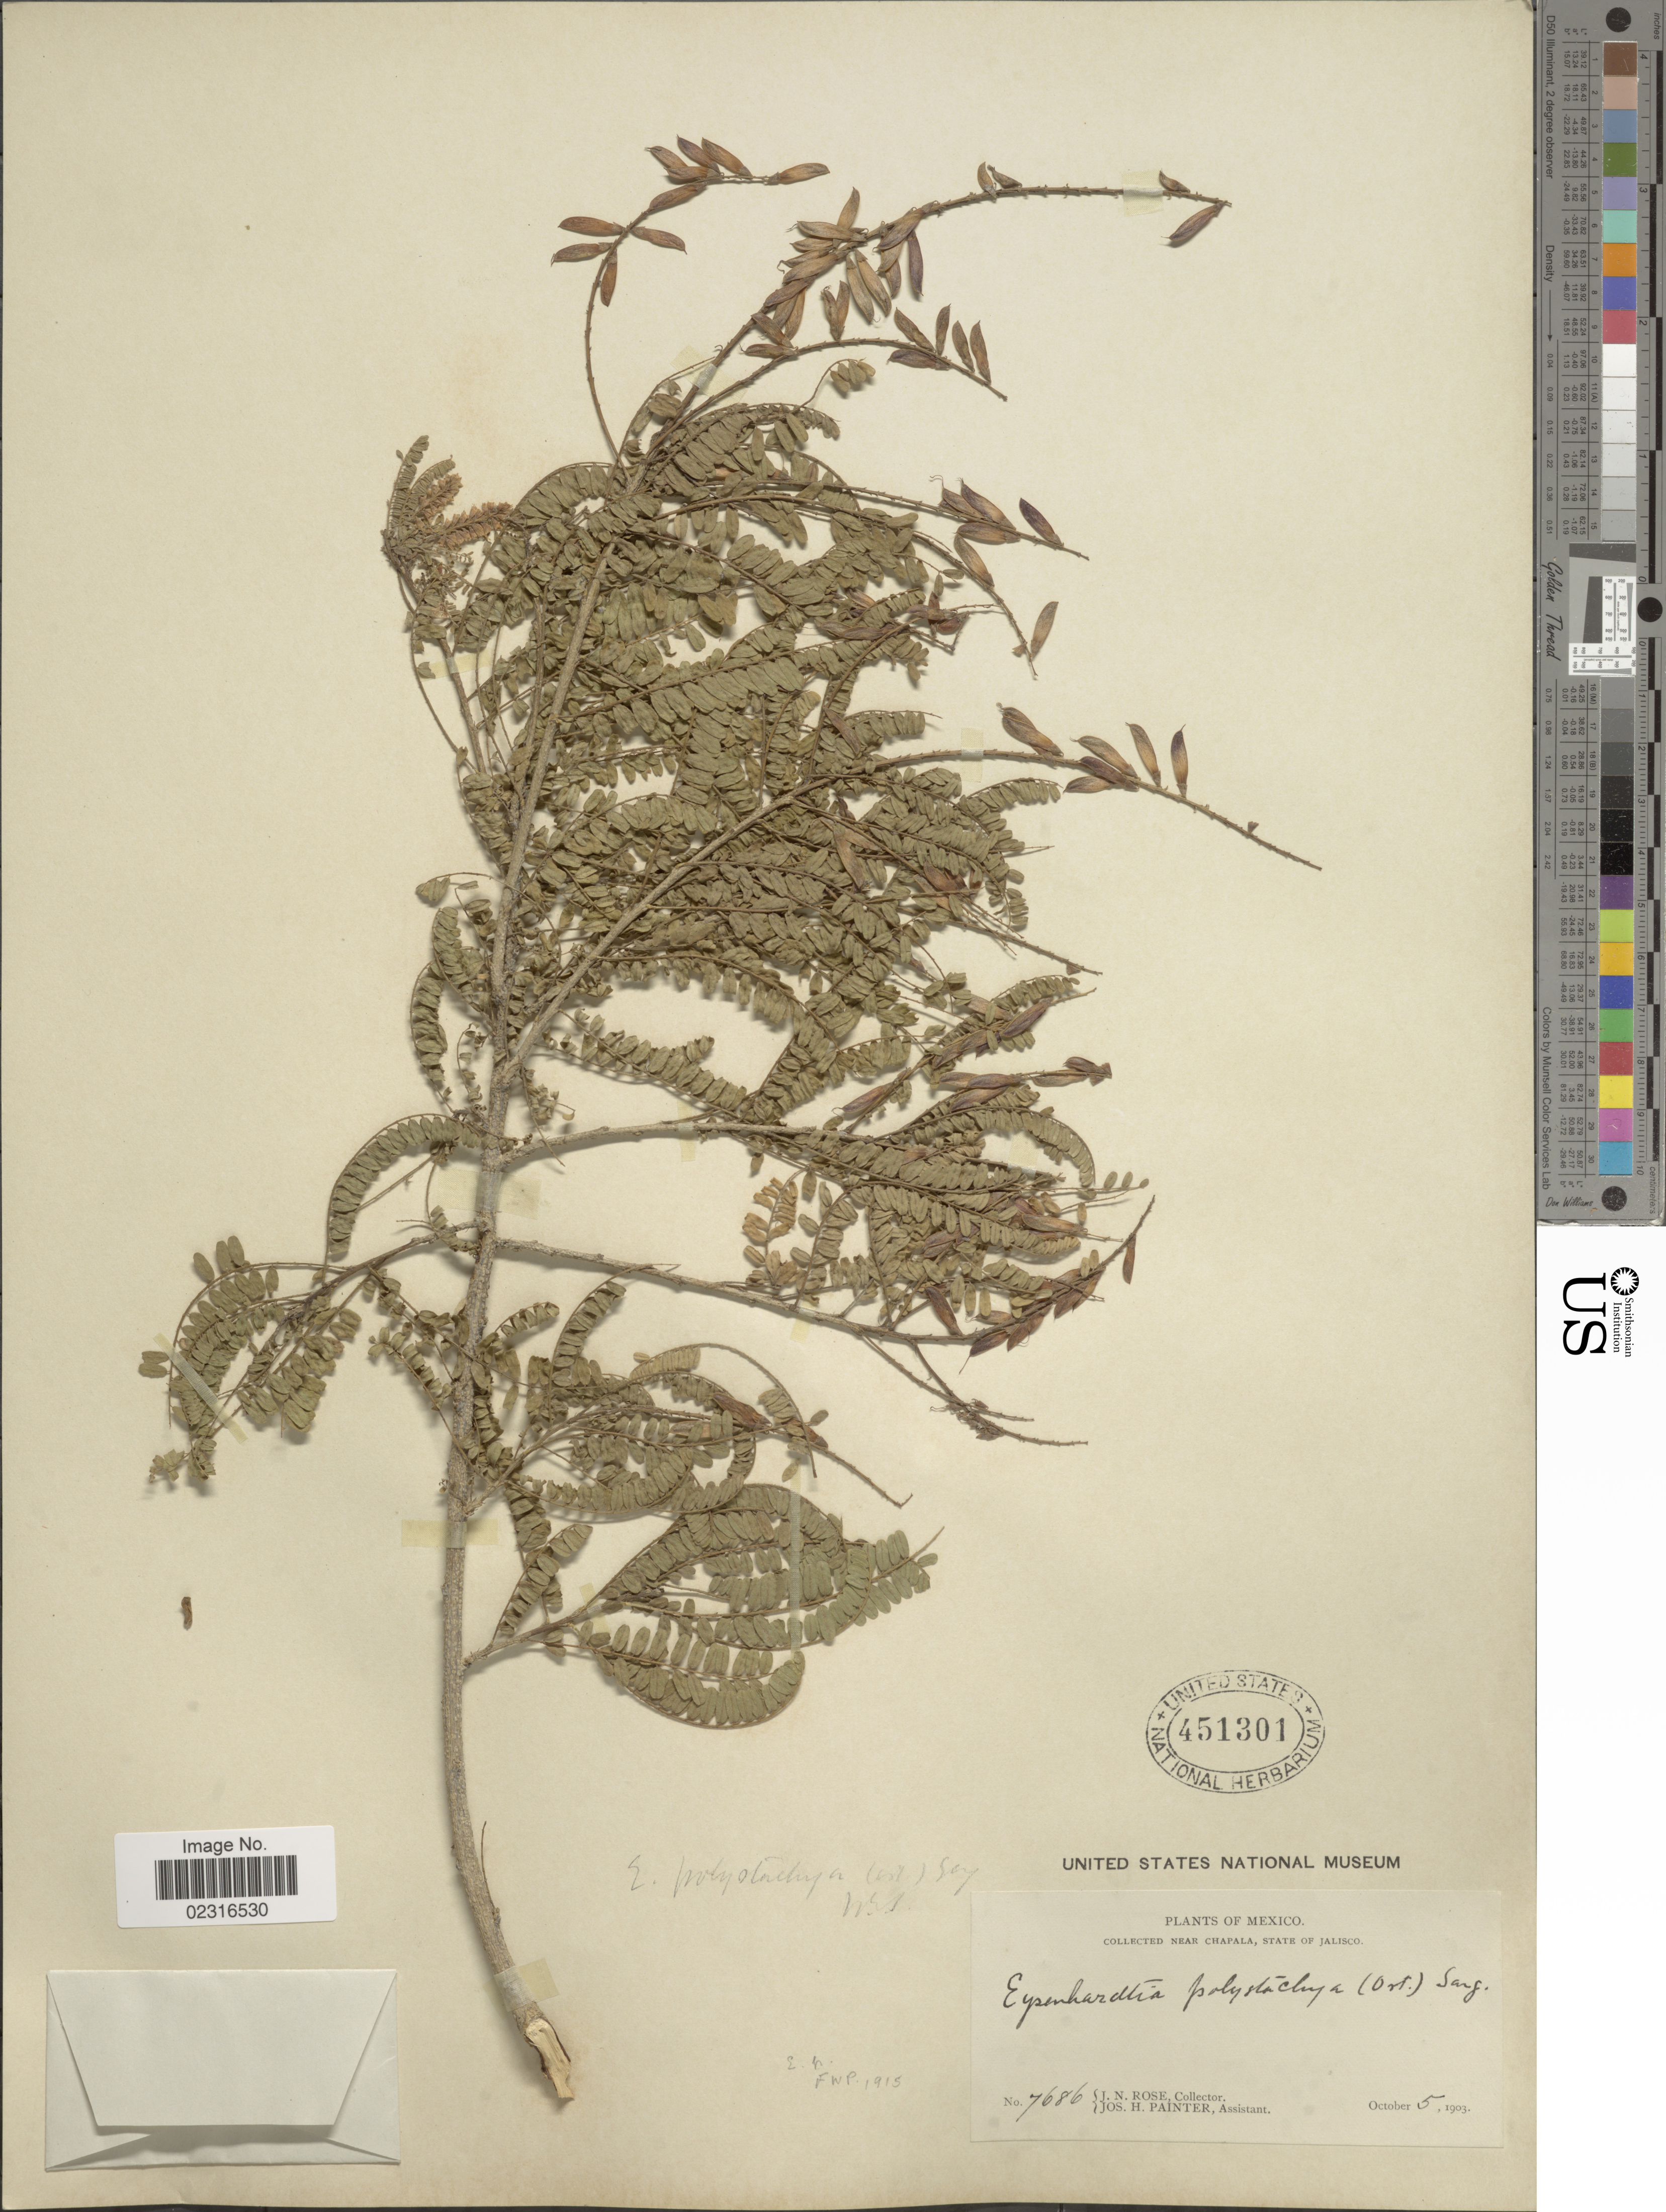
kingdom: Plantae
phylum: Tracheophyta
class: Magnoliopsida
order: Fabales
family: Fabaceae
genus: Eysenhardtia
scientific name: Eysenhardtia polystachya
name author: (Ortega) Sarg.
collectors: J. N. Rose & J. H. Painter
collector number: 7686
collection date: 1903-10-05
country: Mexico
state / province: Jalisco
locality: Near Chapala.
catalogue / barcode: US 451301